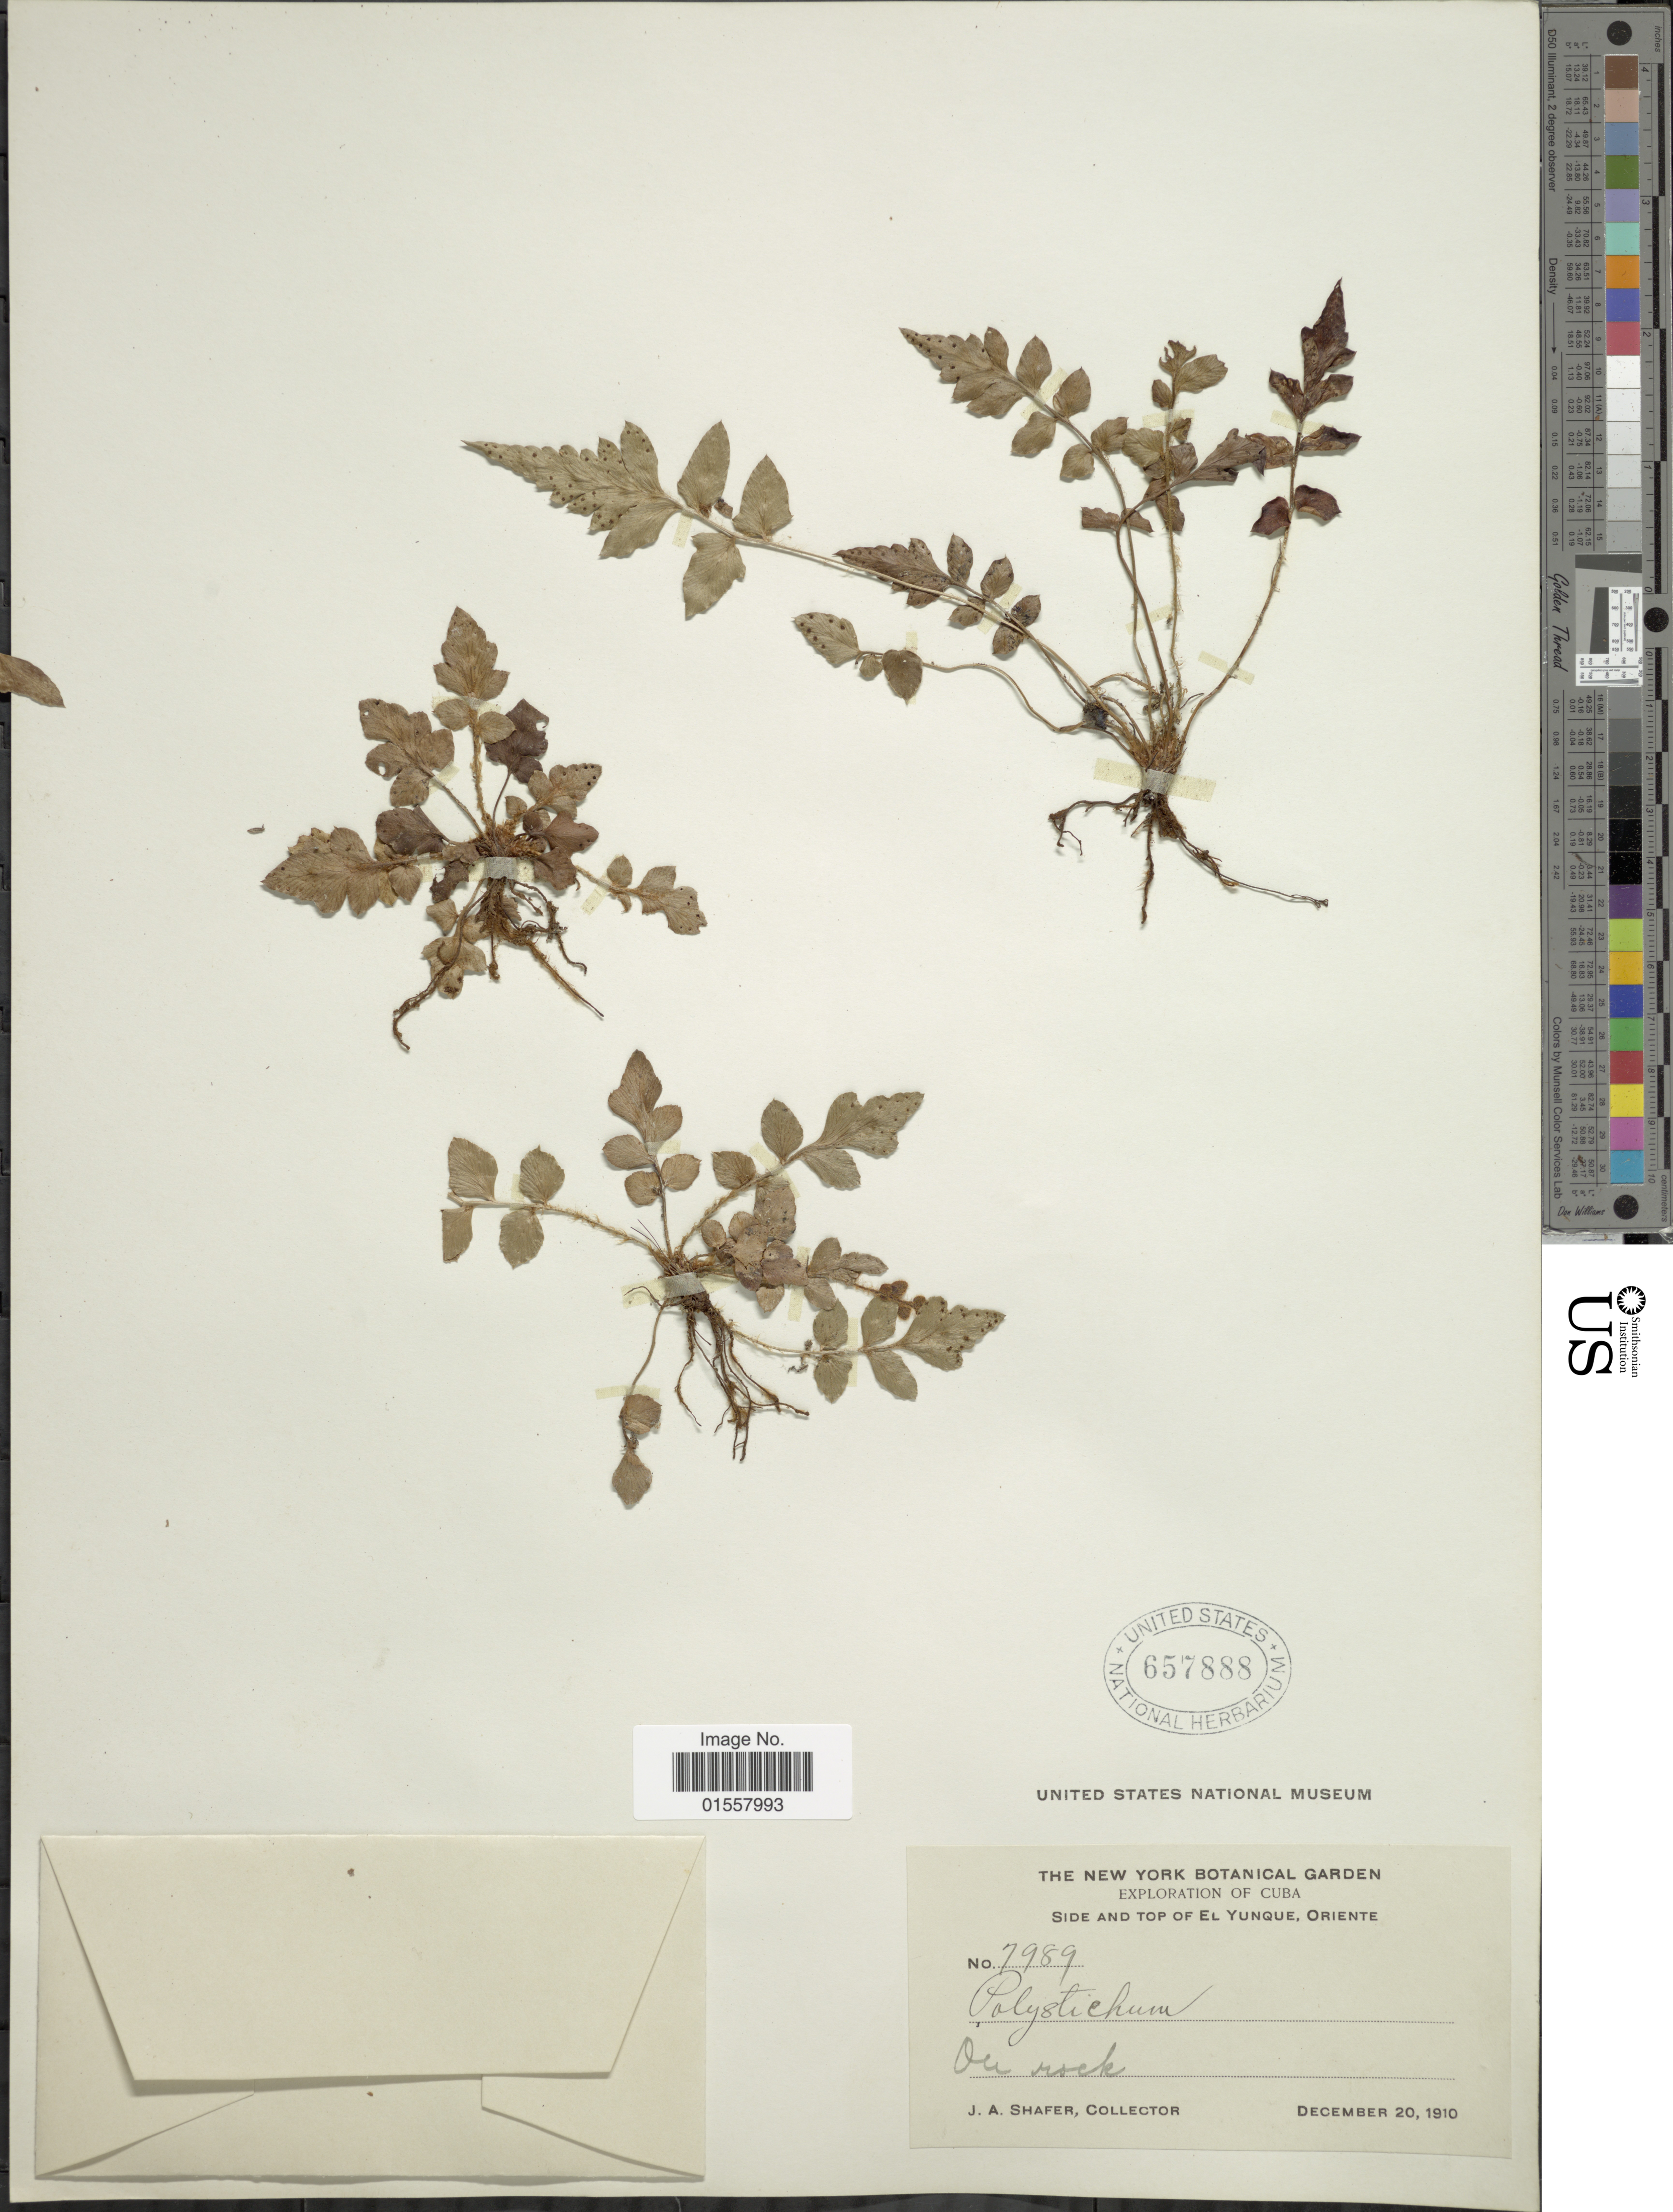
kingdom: Plantae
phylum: Tracheophyta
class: Polypodiopsida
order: Polypodiales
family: Dryopteridaceae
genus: Polystichum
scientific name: Polystichum echinatum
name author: (J.F. Gmel.) C. Chr.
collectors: J. A. Shafer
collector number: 7989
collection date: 1910-12-20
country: Cuba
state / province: Oriente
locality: Side and top of El Yunque, Oriente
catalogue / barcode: US 657888